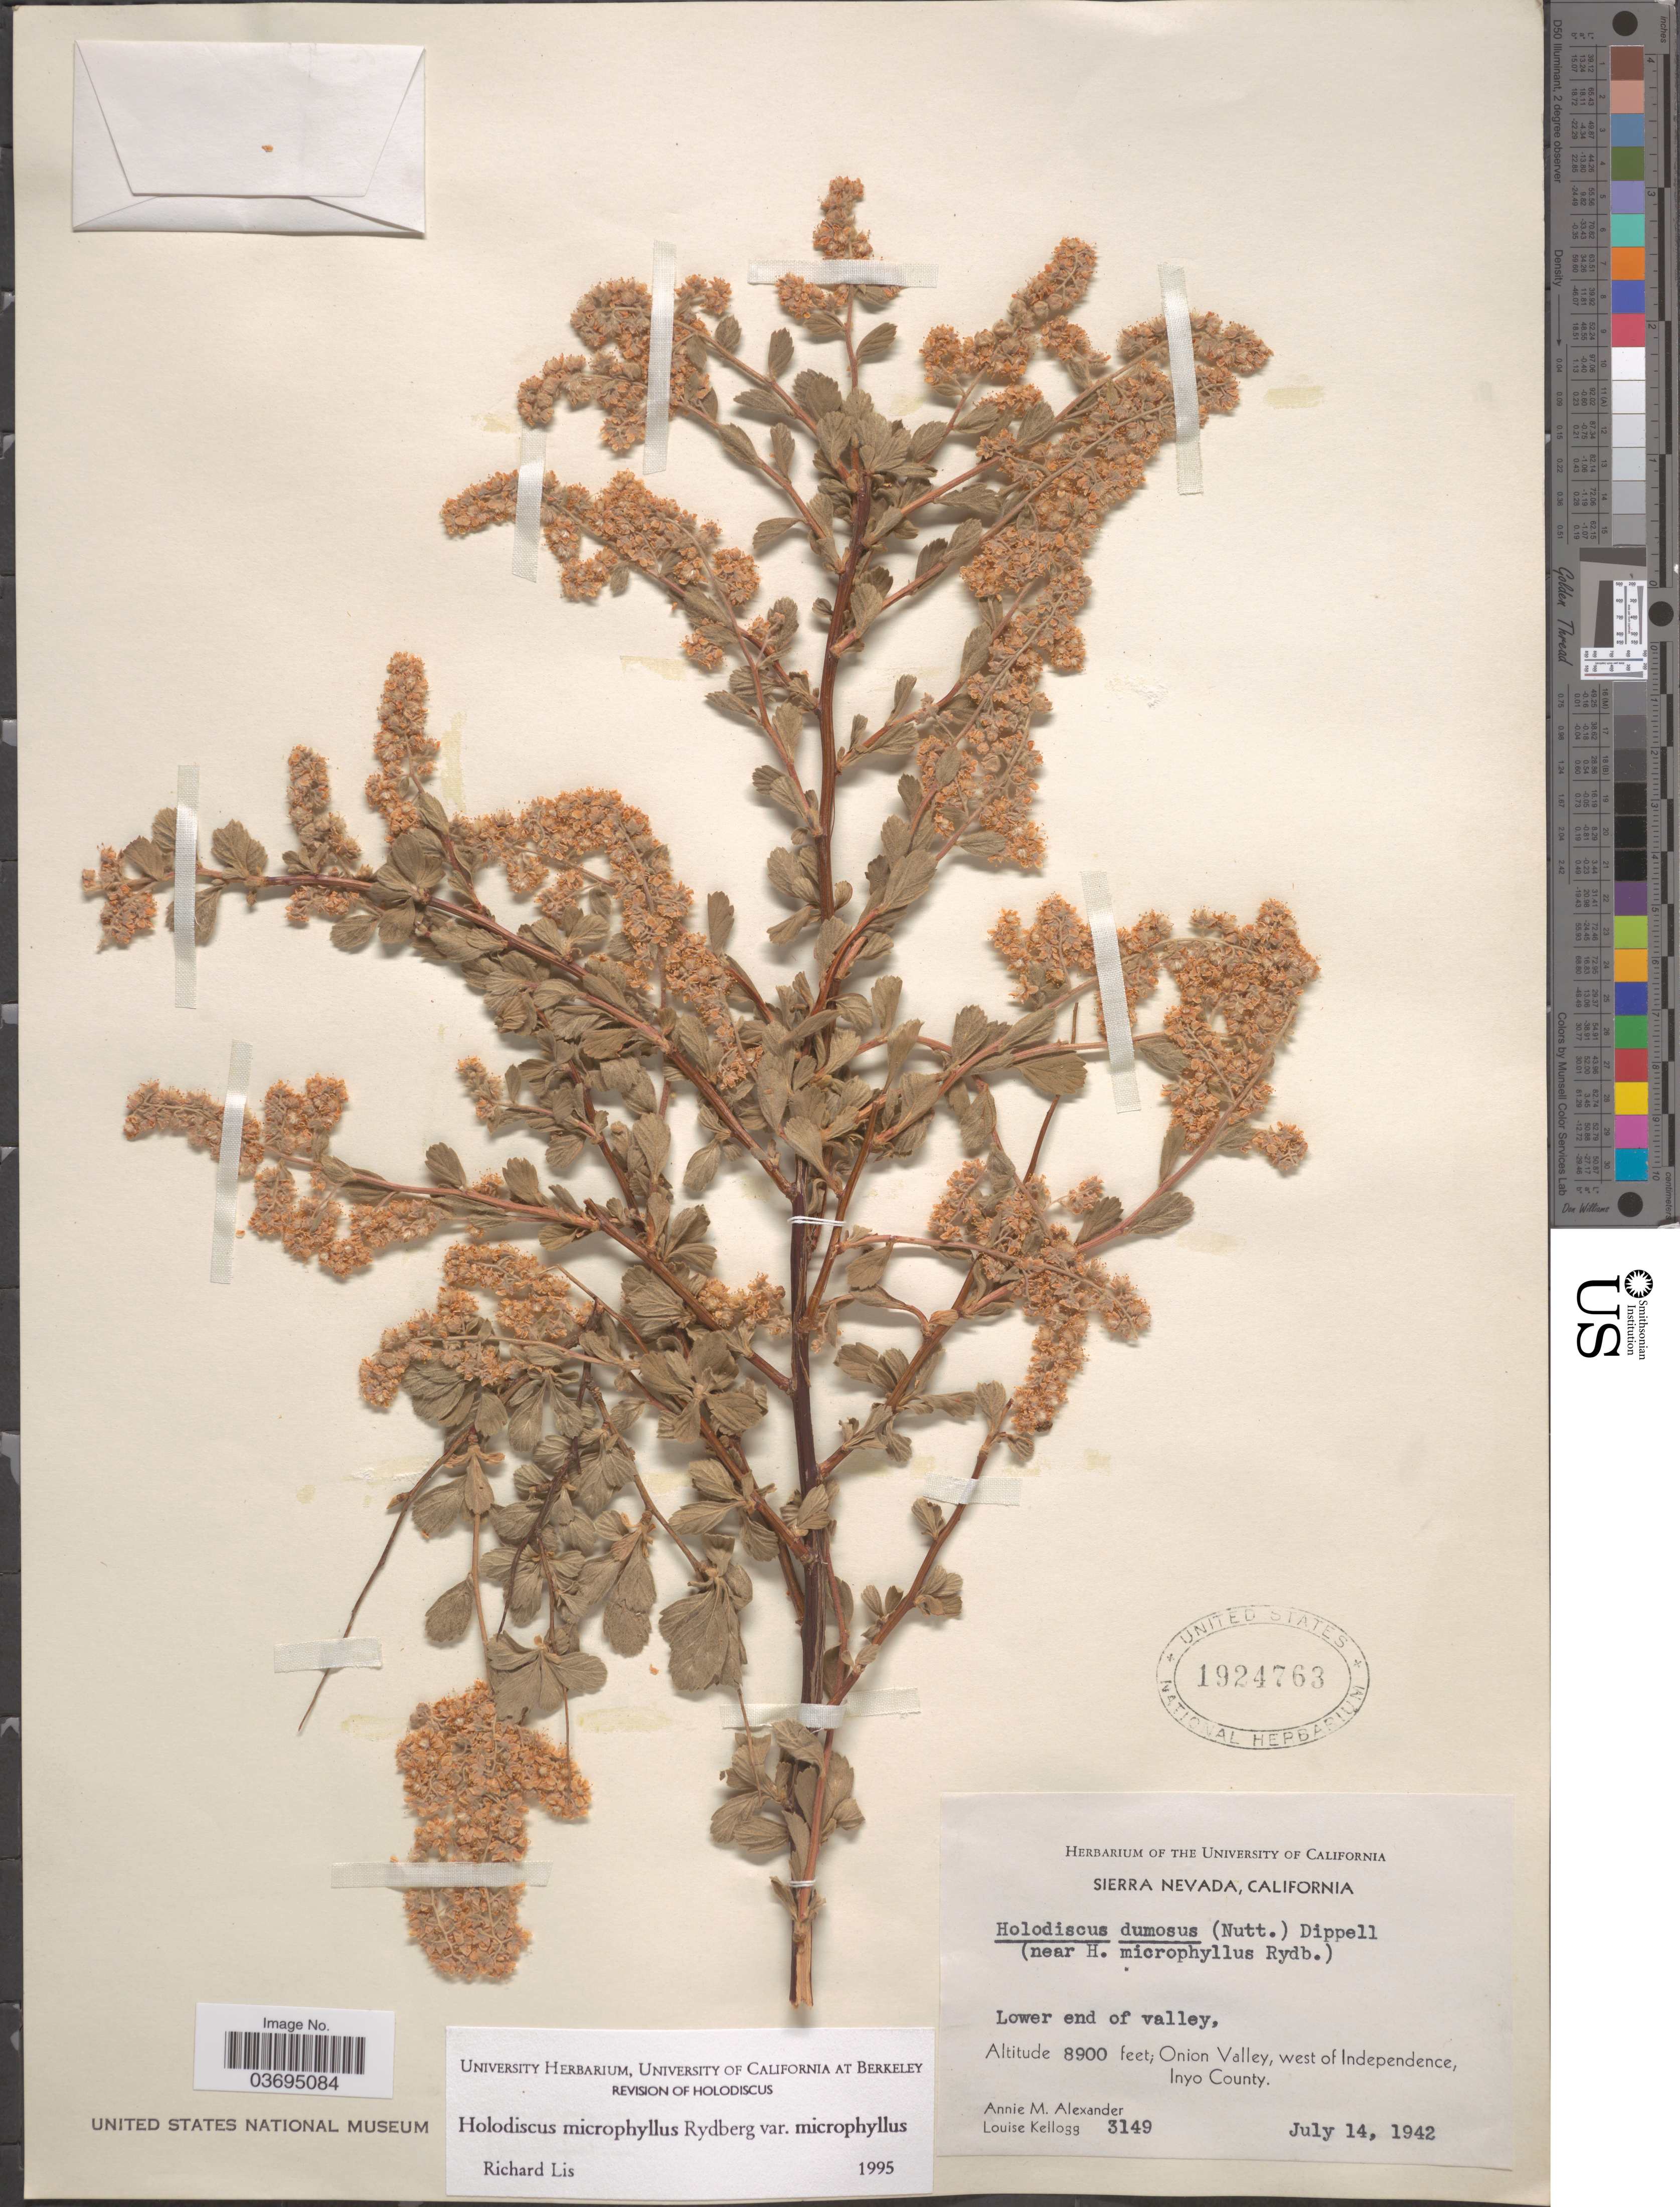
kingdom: Plantae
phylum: Tracheophyta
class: Magnoliopsida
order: Rosales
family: Rosaceae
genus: Holodiscus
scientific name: Holodiscus discolor var. microphyllus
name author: (Rydb.) Jeps.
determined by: Strong, Mark T., (BOT), Smithsonian Institution - National Museum of Natural History (UNITED STATES)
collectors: A. M. Alexander & L. Kellogg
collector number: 3149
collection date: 1942-07-14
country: United States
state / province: California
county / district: Inyo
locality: Sierra Nevada. Lower end of valley, Onion Valley, west of Independence, Inyo County.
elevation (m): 2713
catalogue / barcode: US 1924763